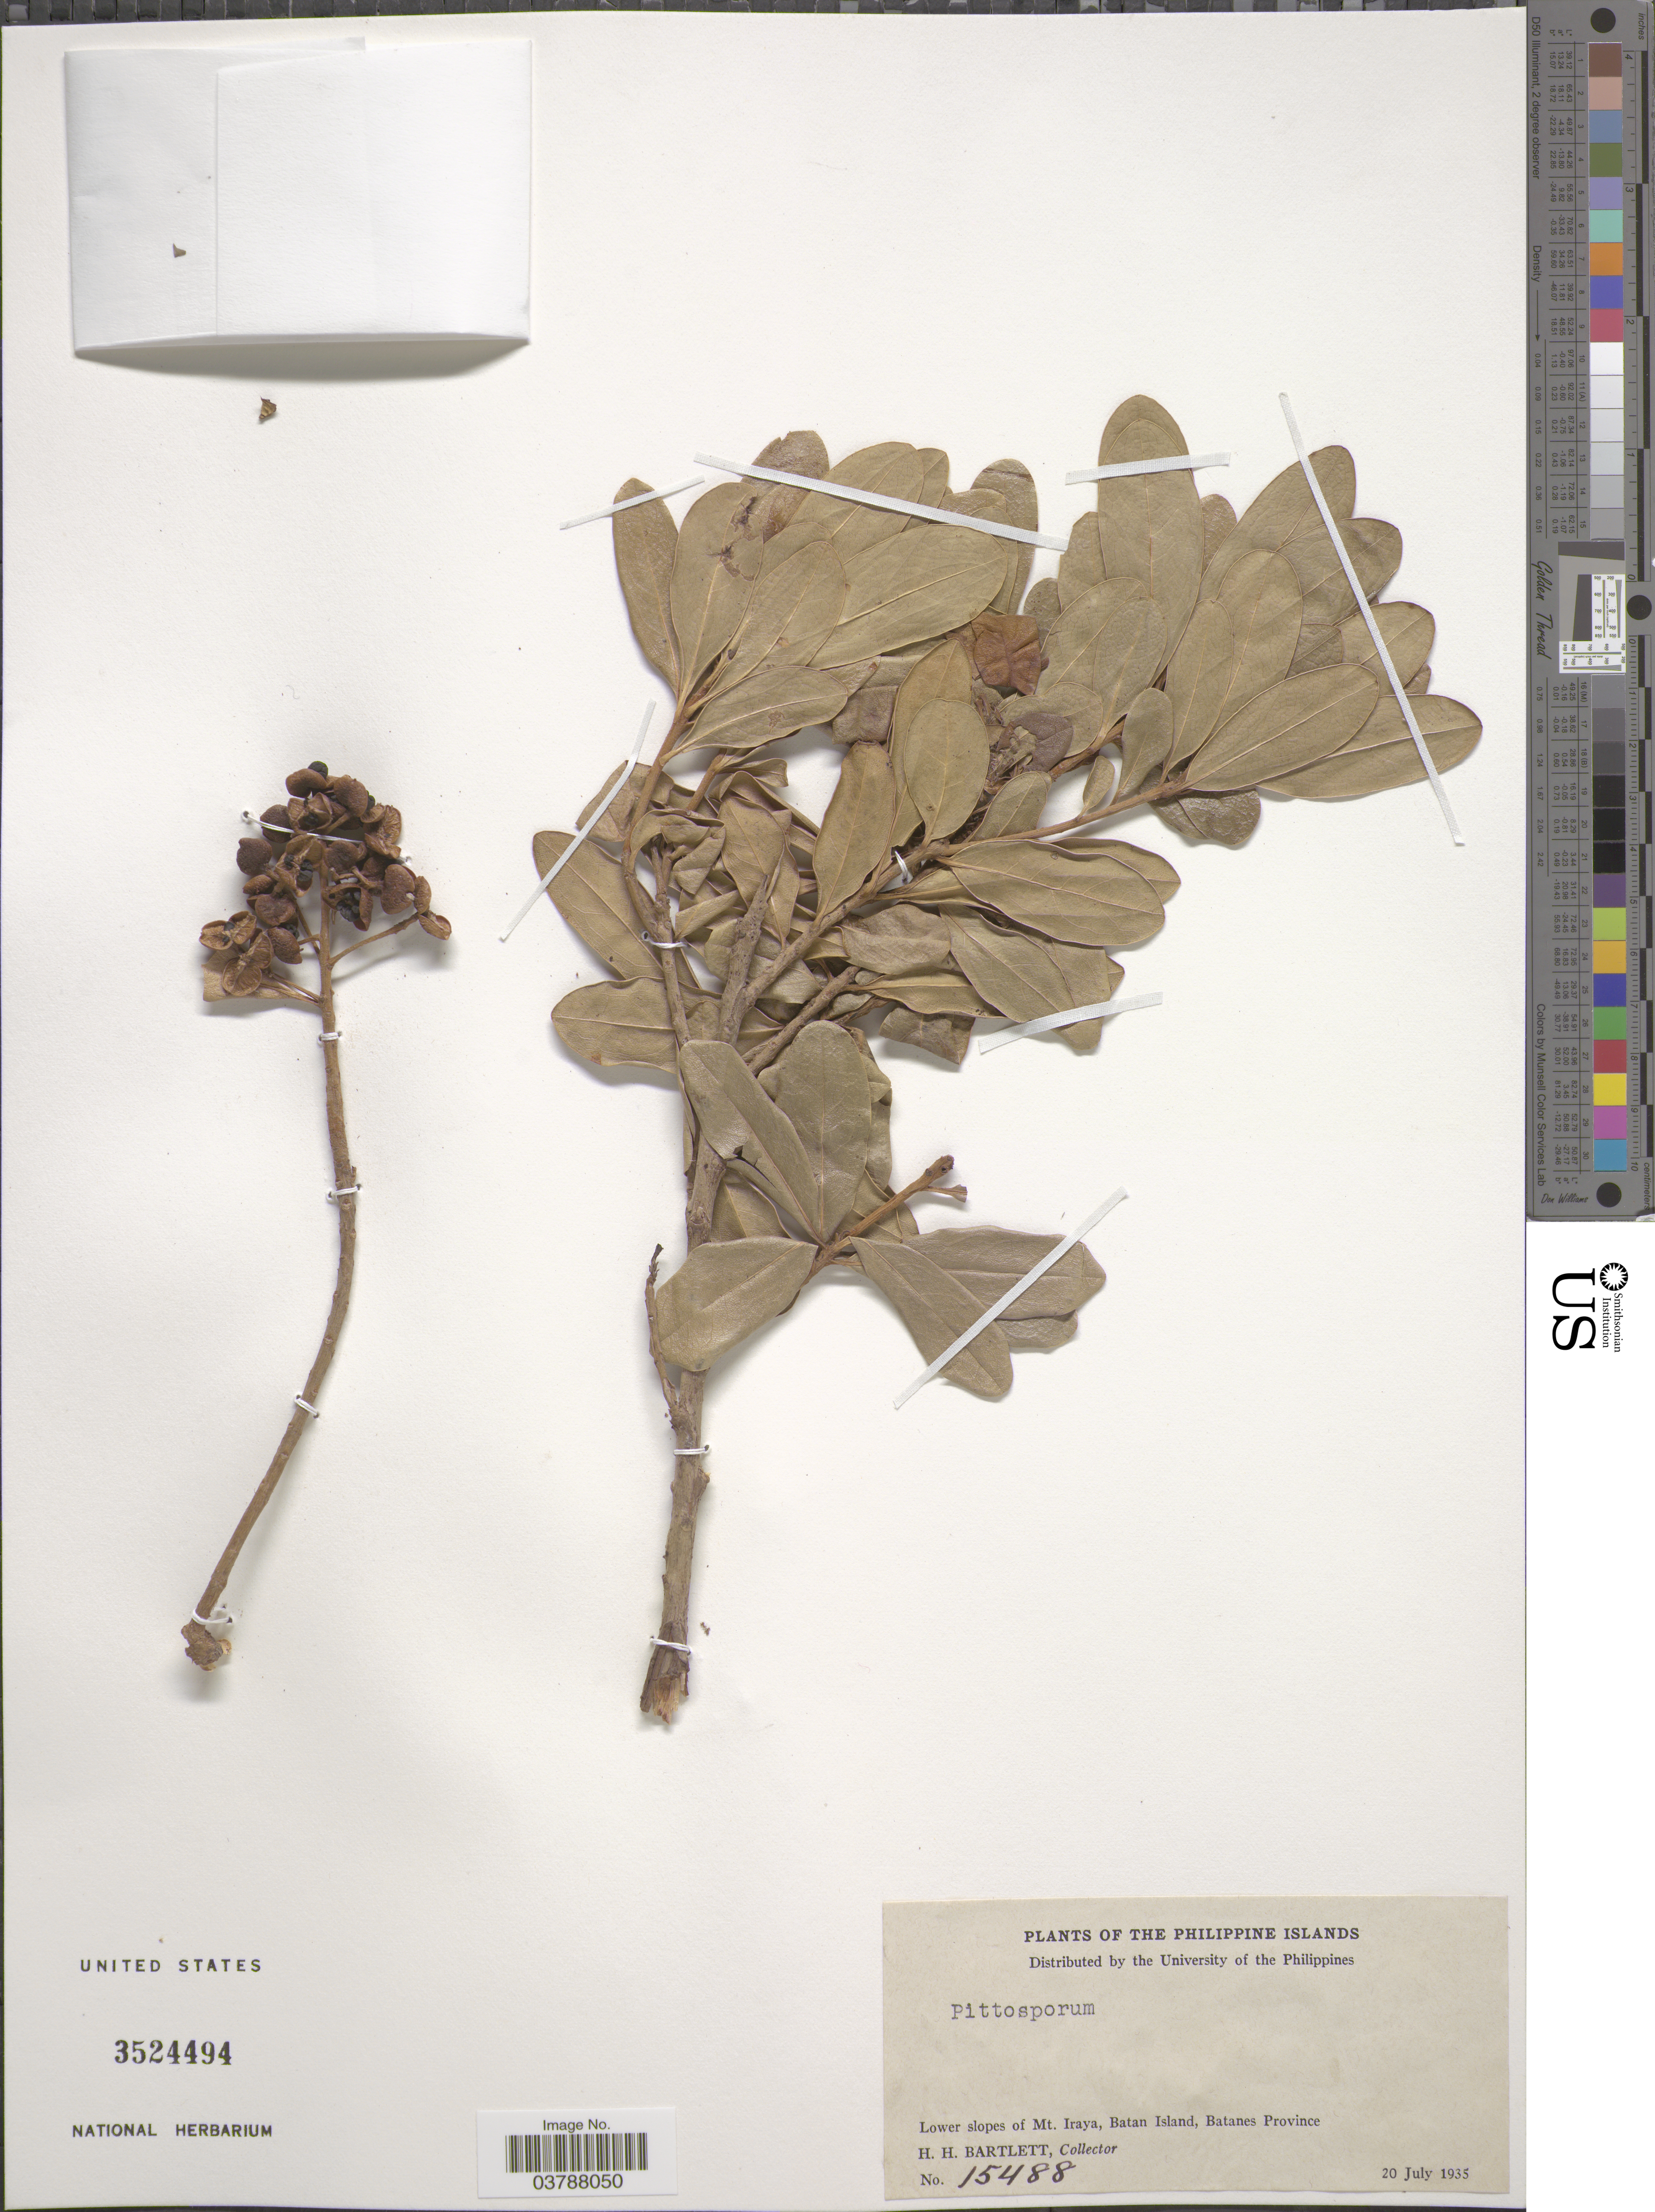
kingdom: Plantae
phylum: Tracheophyta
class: Magnoliopsida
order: Apiales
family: Pittosporaceae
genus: Pittosporum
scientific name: Pittosporum sp.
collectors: H. H. Bartlett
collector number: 15488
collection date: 1935-07-20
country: Philippines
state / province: Cagayan Valley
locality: The Philippine Islands. Lower slopes of Mt. Iraya, Batan Island, Batanes Province.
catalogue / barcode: US 3524494